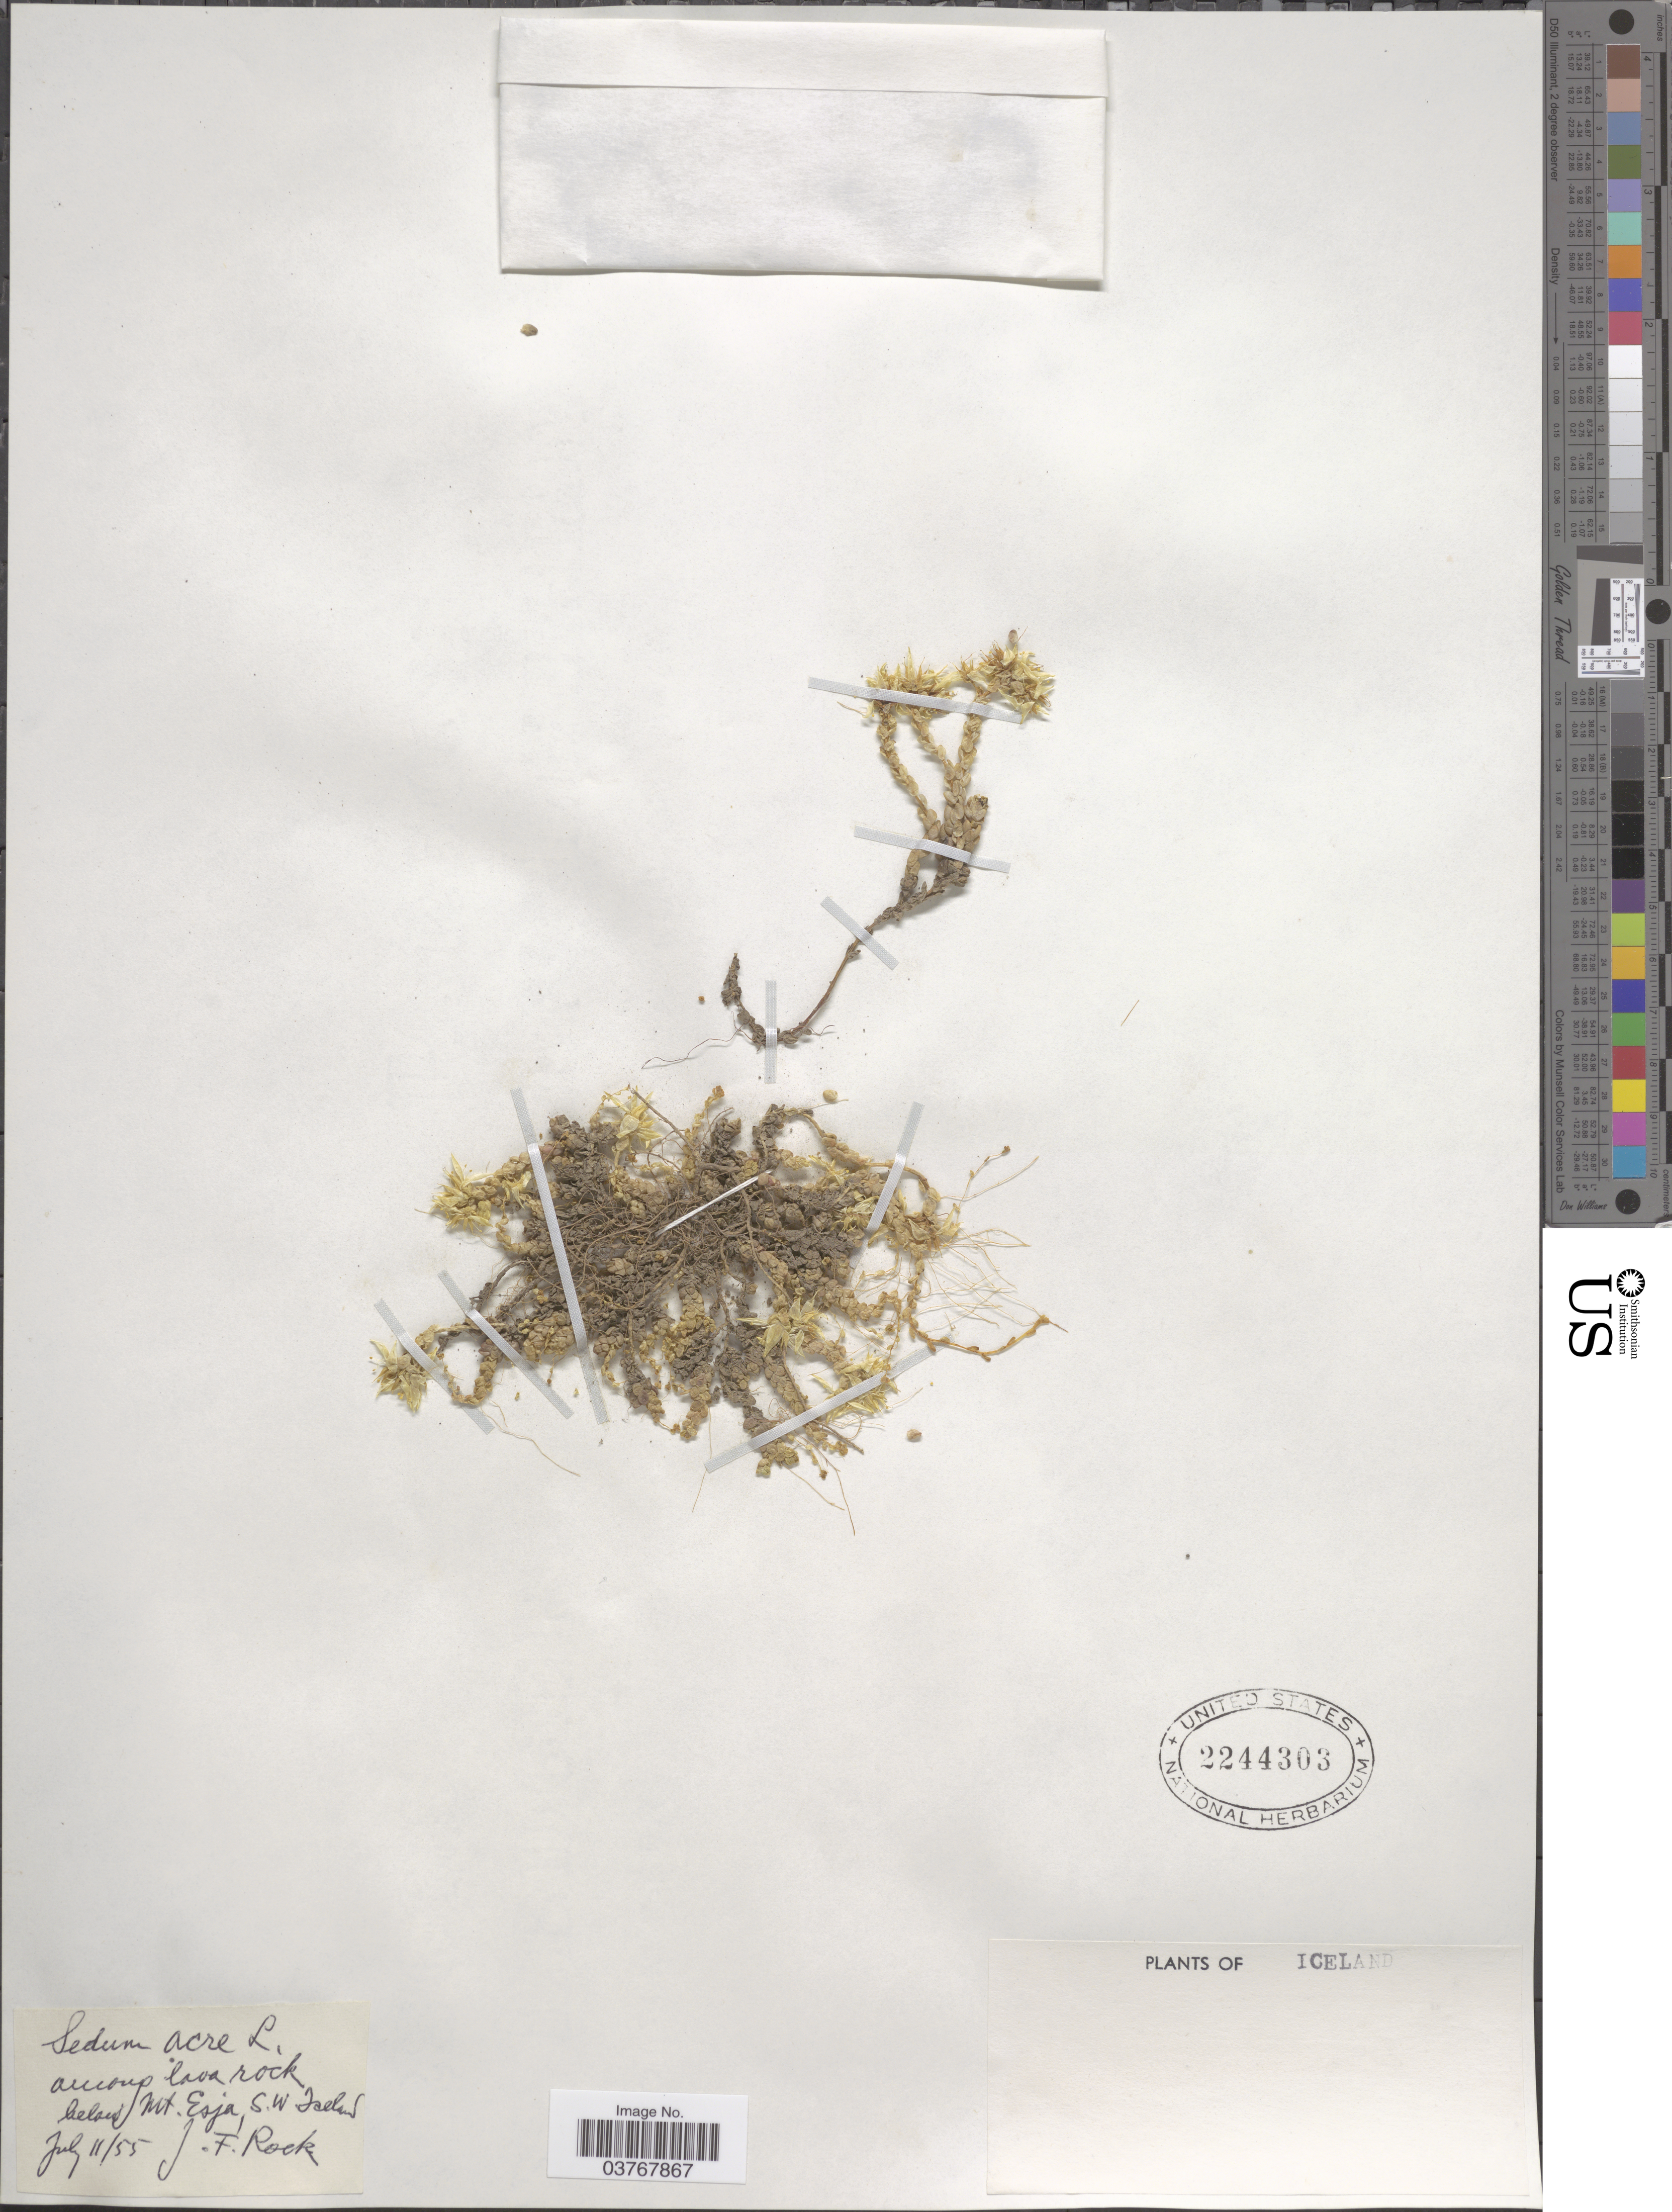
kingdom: Plantae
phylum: Tracheophyta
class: Magnoliopsida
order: Saxifragales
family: Crassulaceae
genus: Sedum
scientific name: Sedum sp.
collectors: J. Rock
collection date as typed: Transcribed d/m/y: 11/7/55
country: Iceland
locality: Mt. Esja, S.W. Iceland.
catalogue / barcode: US 2244303